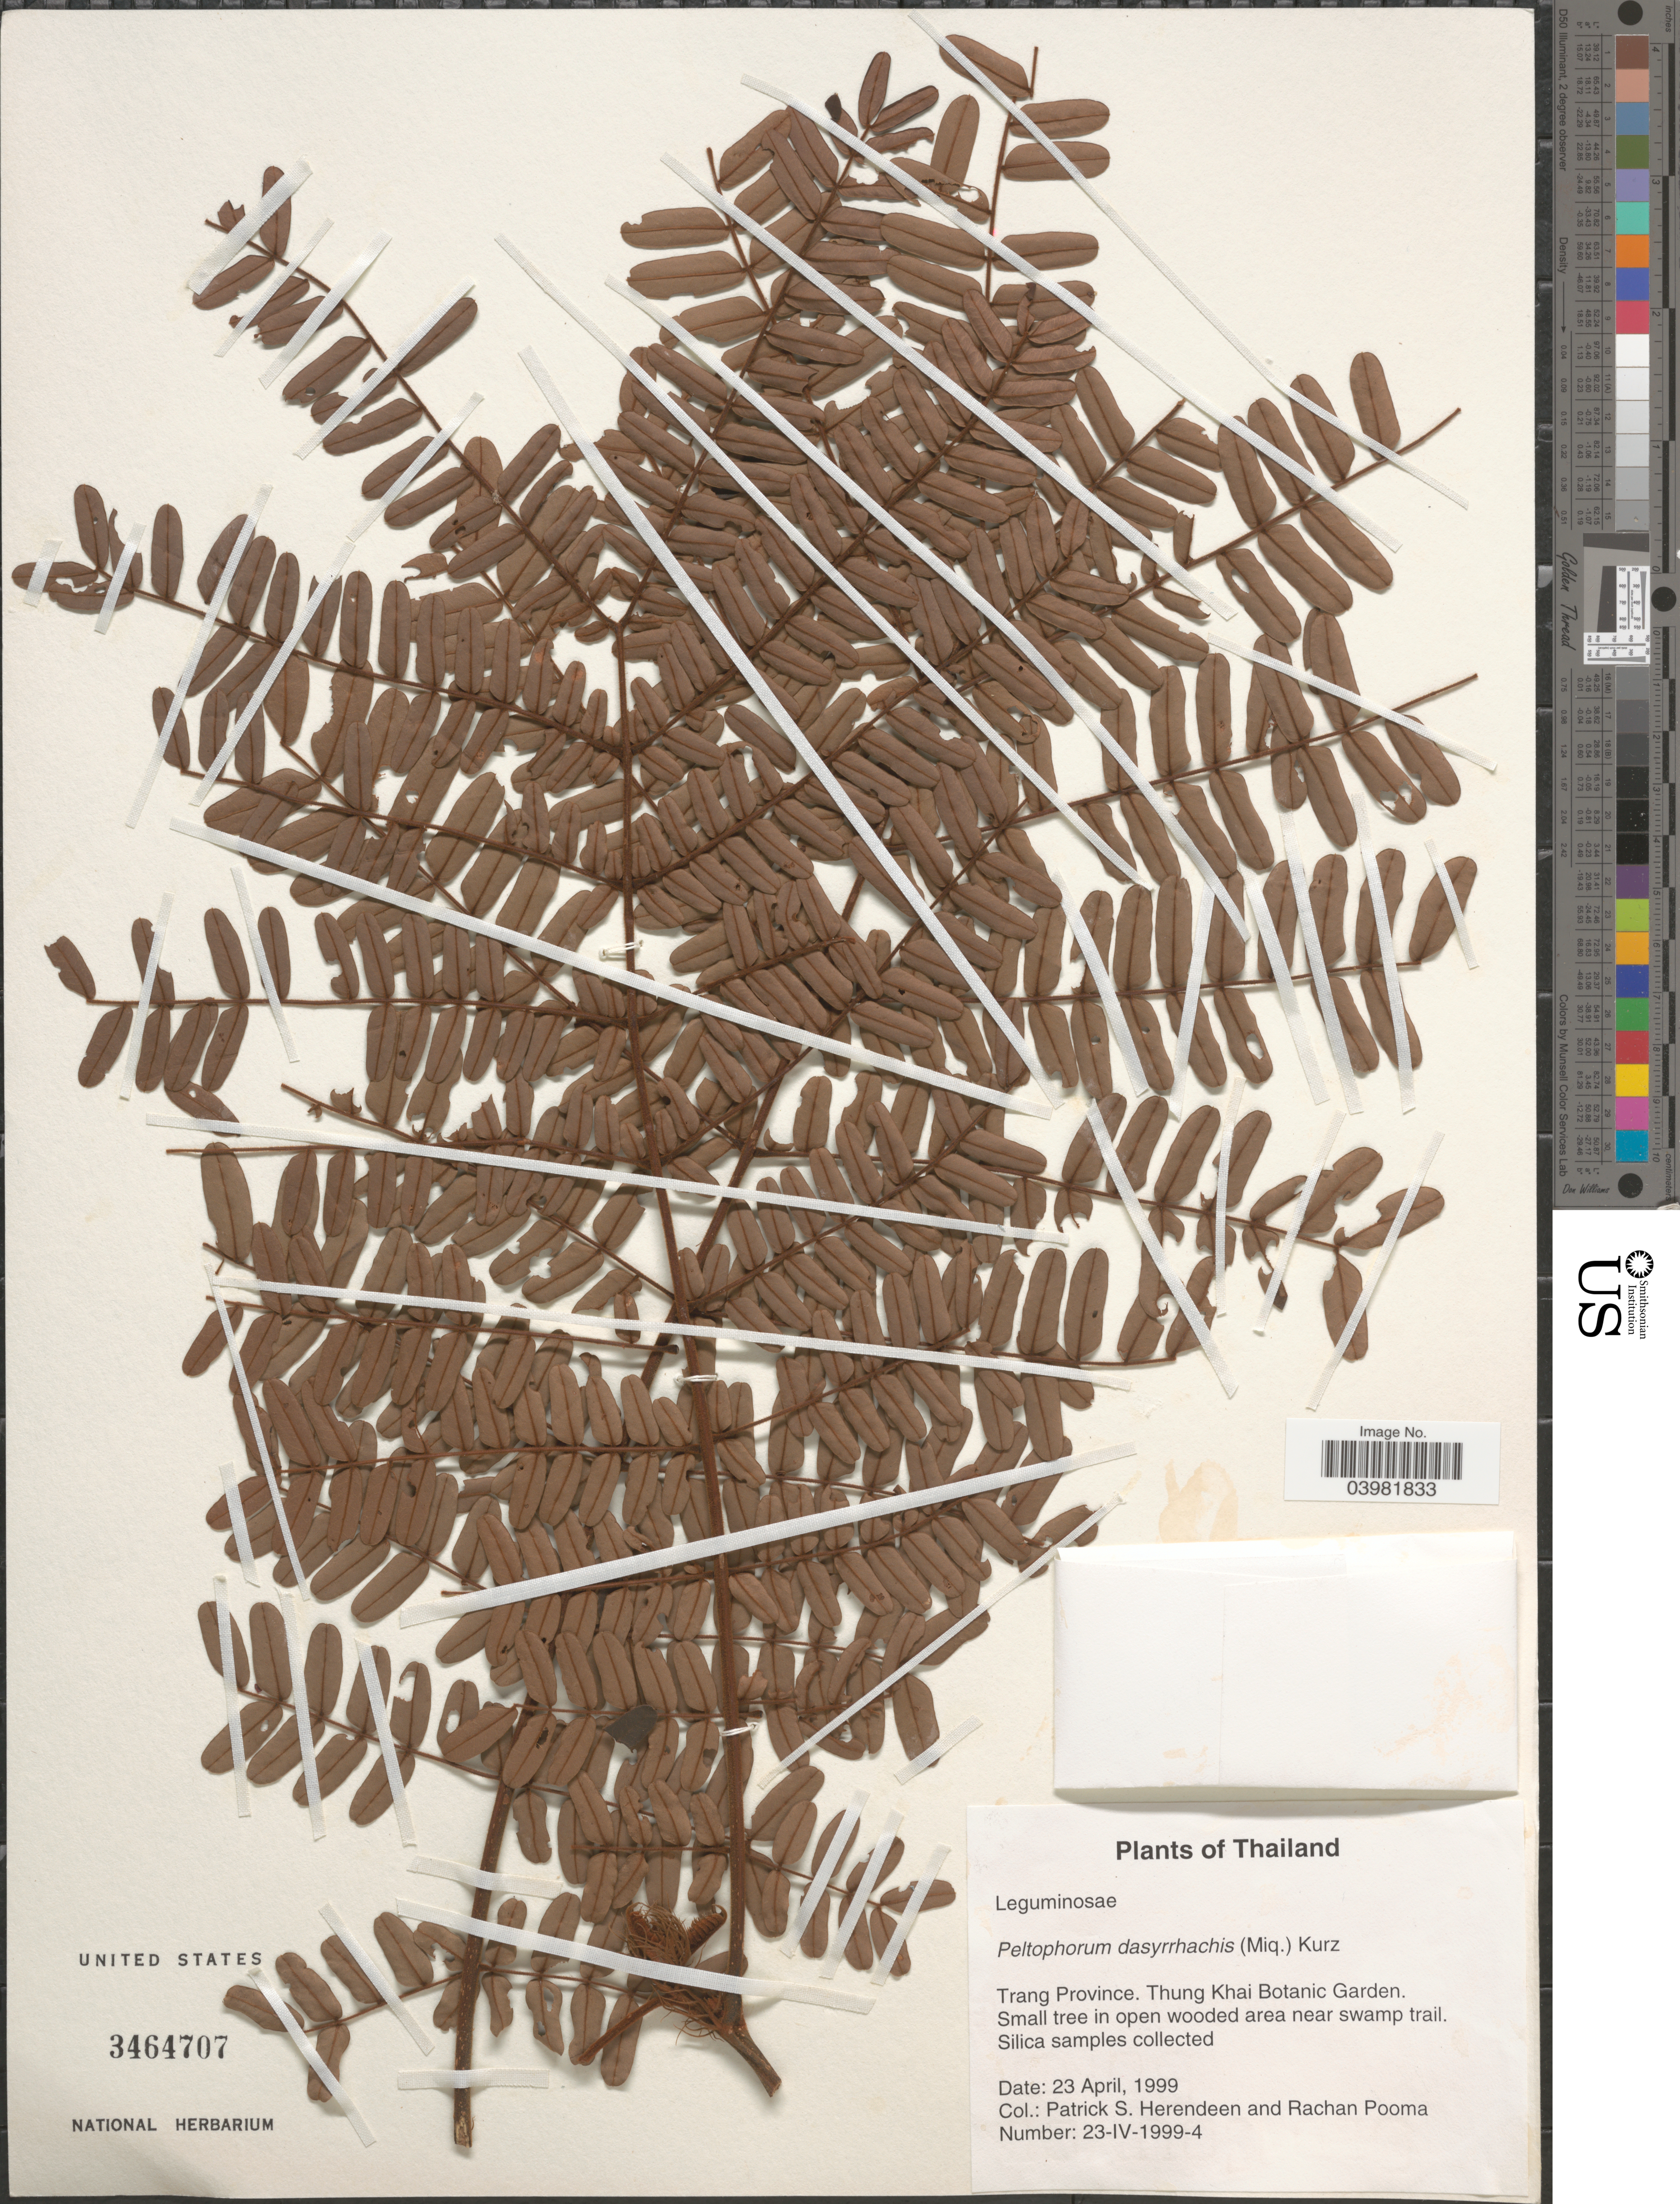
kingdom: Plantae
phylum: Tracheophyta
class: Magnoliopsida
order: Fabales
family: Fabaceae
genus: Peltophorum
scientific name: Peltophorum dasyrrachis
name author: (Miq.) Kurz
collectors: P. S. Herendeen & R. Pooma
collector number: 23-IV-1999-4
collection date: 1999-04-23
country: Thailand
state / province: Trang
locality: Thung Khai Botanic Garden. In open wooded area near swamp trail.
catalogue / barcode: US 3464707